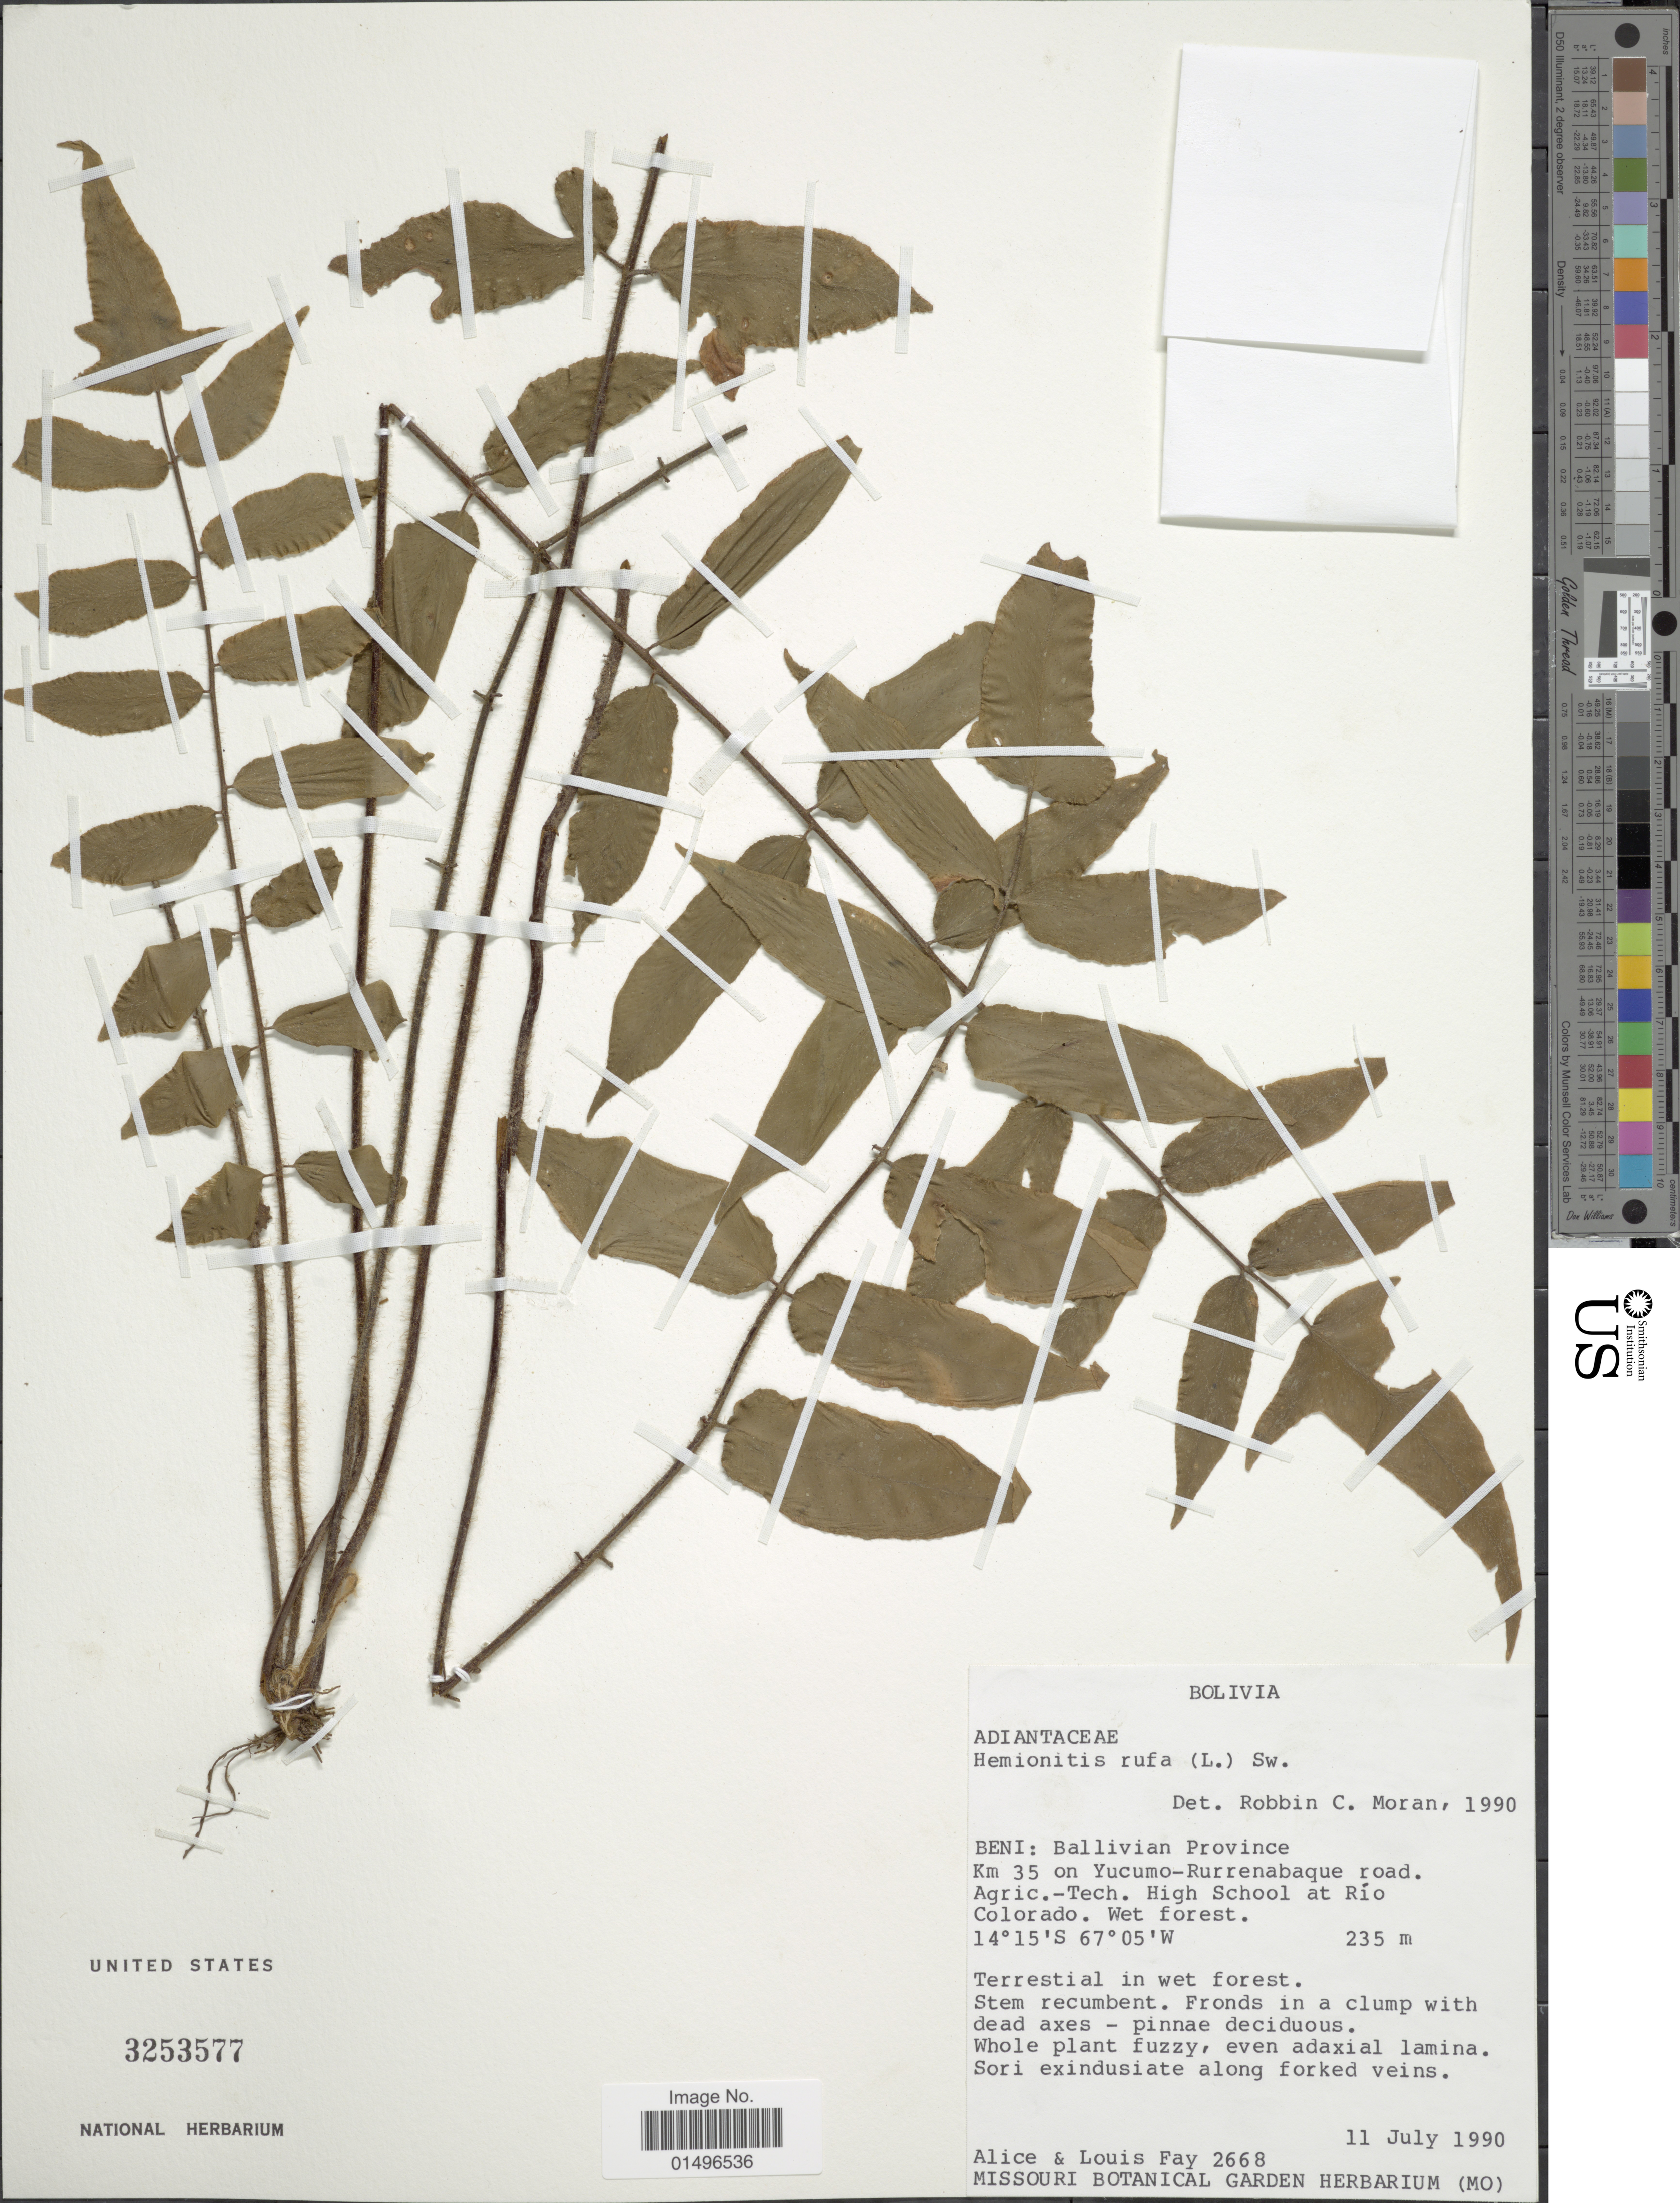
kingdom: Plantae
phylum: Tracheophyta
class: Polypodiopsida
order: Polypodiales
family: Pteridaceae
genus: Hemionitis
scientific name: Hemionitis rufa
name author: (L.) Sw.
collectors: A. Fay & L. Fay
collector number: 2668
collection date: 1990-07-11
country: Bolivia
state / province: Beni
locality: Bolivia, Ballivan Province, Km 35 on Yucumo-Rurrenabaque road. Agric.-Tech. High school at Rio Colorado.Bolivia, Vallivan Province, Km 35 on Yucumo-Rurrenabaque road. Agric.-Tech. High school at Rio Colorado.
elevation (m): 235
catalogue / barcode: US 3253577